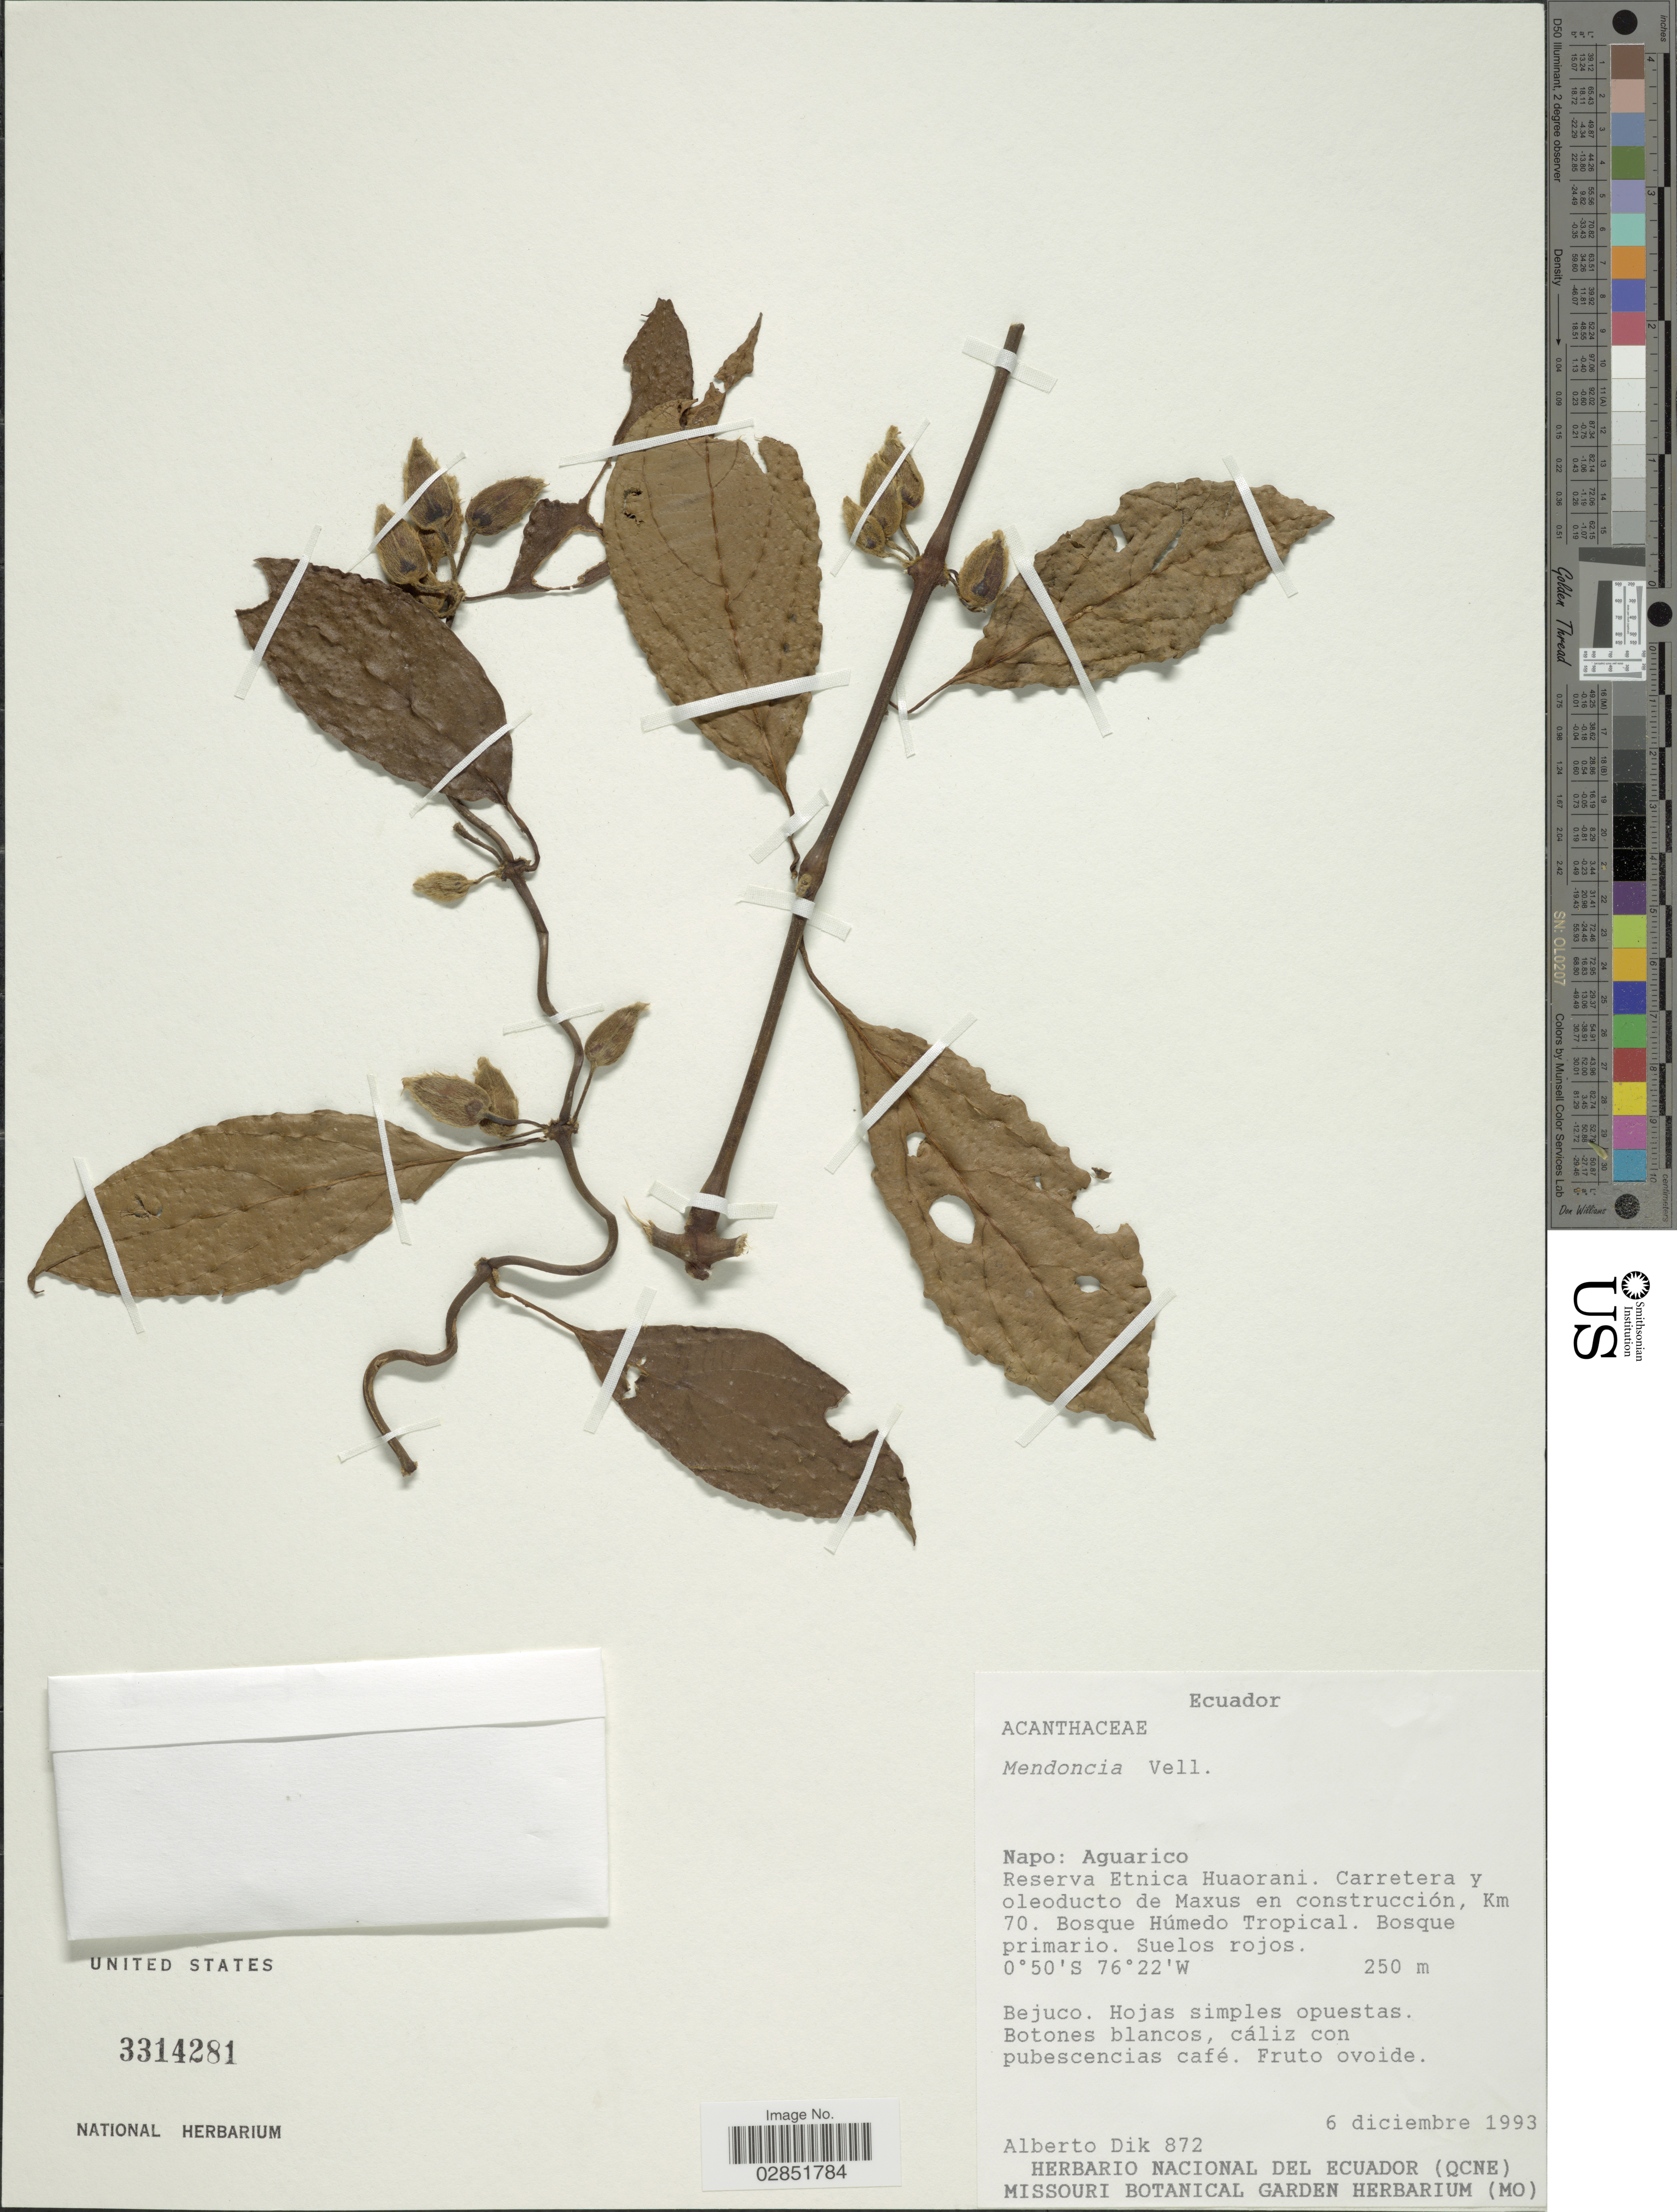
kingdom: Plantae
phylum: Tracheophyta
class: Magnoliopsida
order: Lamiales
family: Acanthaceae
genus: Mendoncia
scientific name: Mendoncia sp.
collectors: A. Dik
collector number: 872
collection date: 1993-12-06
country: Ecuador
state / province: Napo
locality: Aguarico. Reserva Etnica Huaorani. Carretera y oleoducto de Maxus en construcción, Km 70.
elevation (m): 250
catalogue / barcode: US 3314281